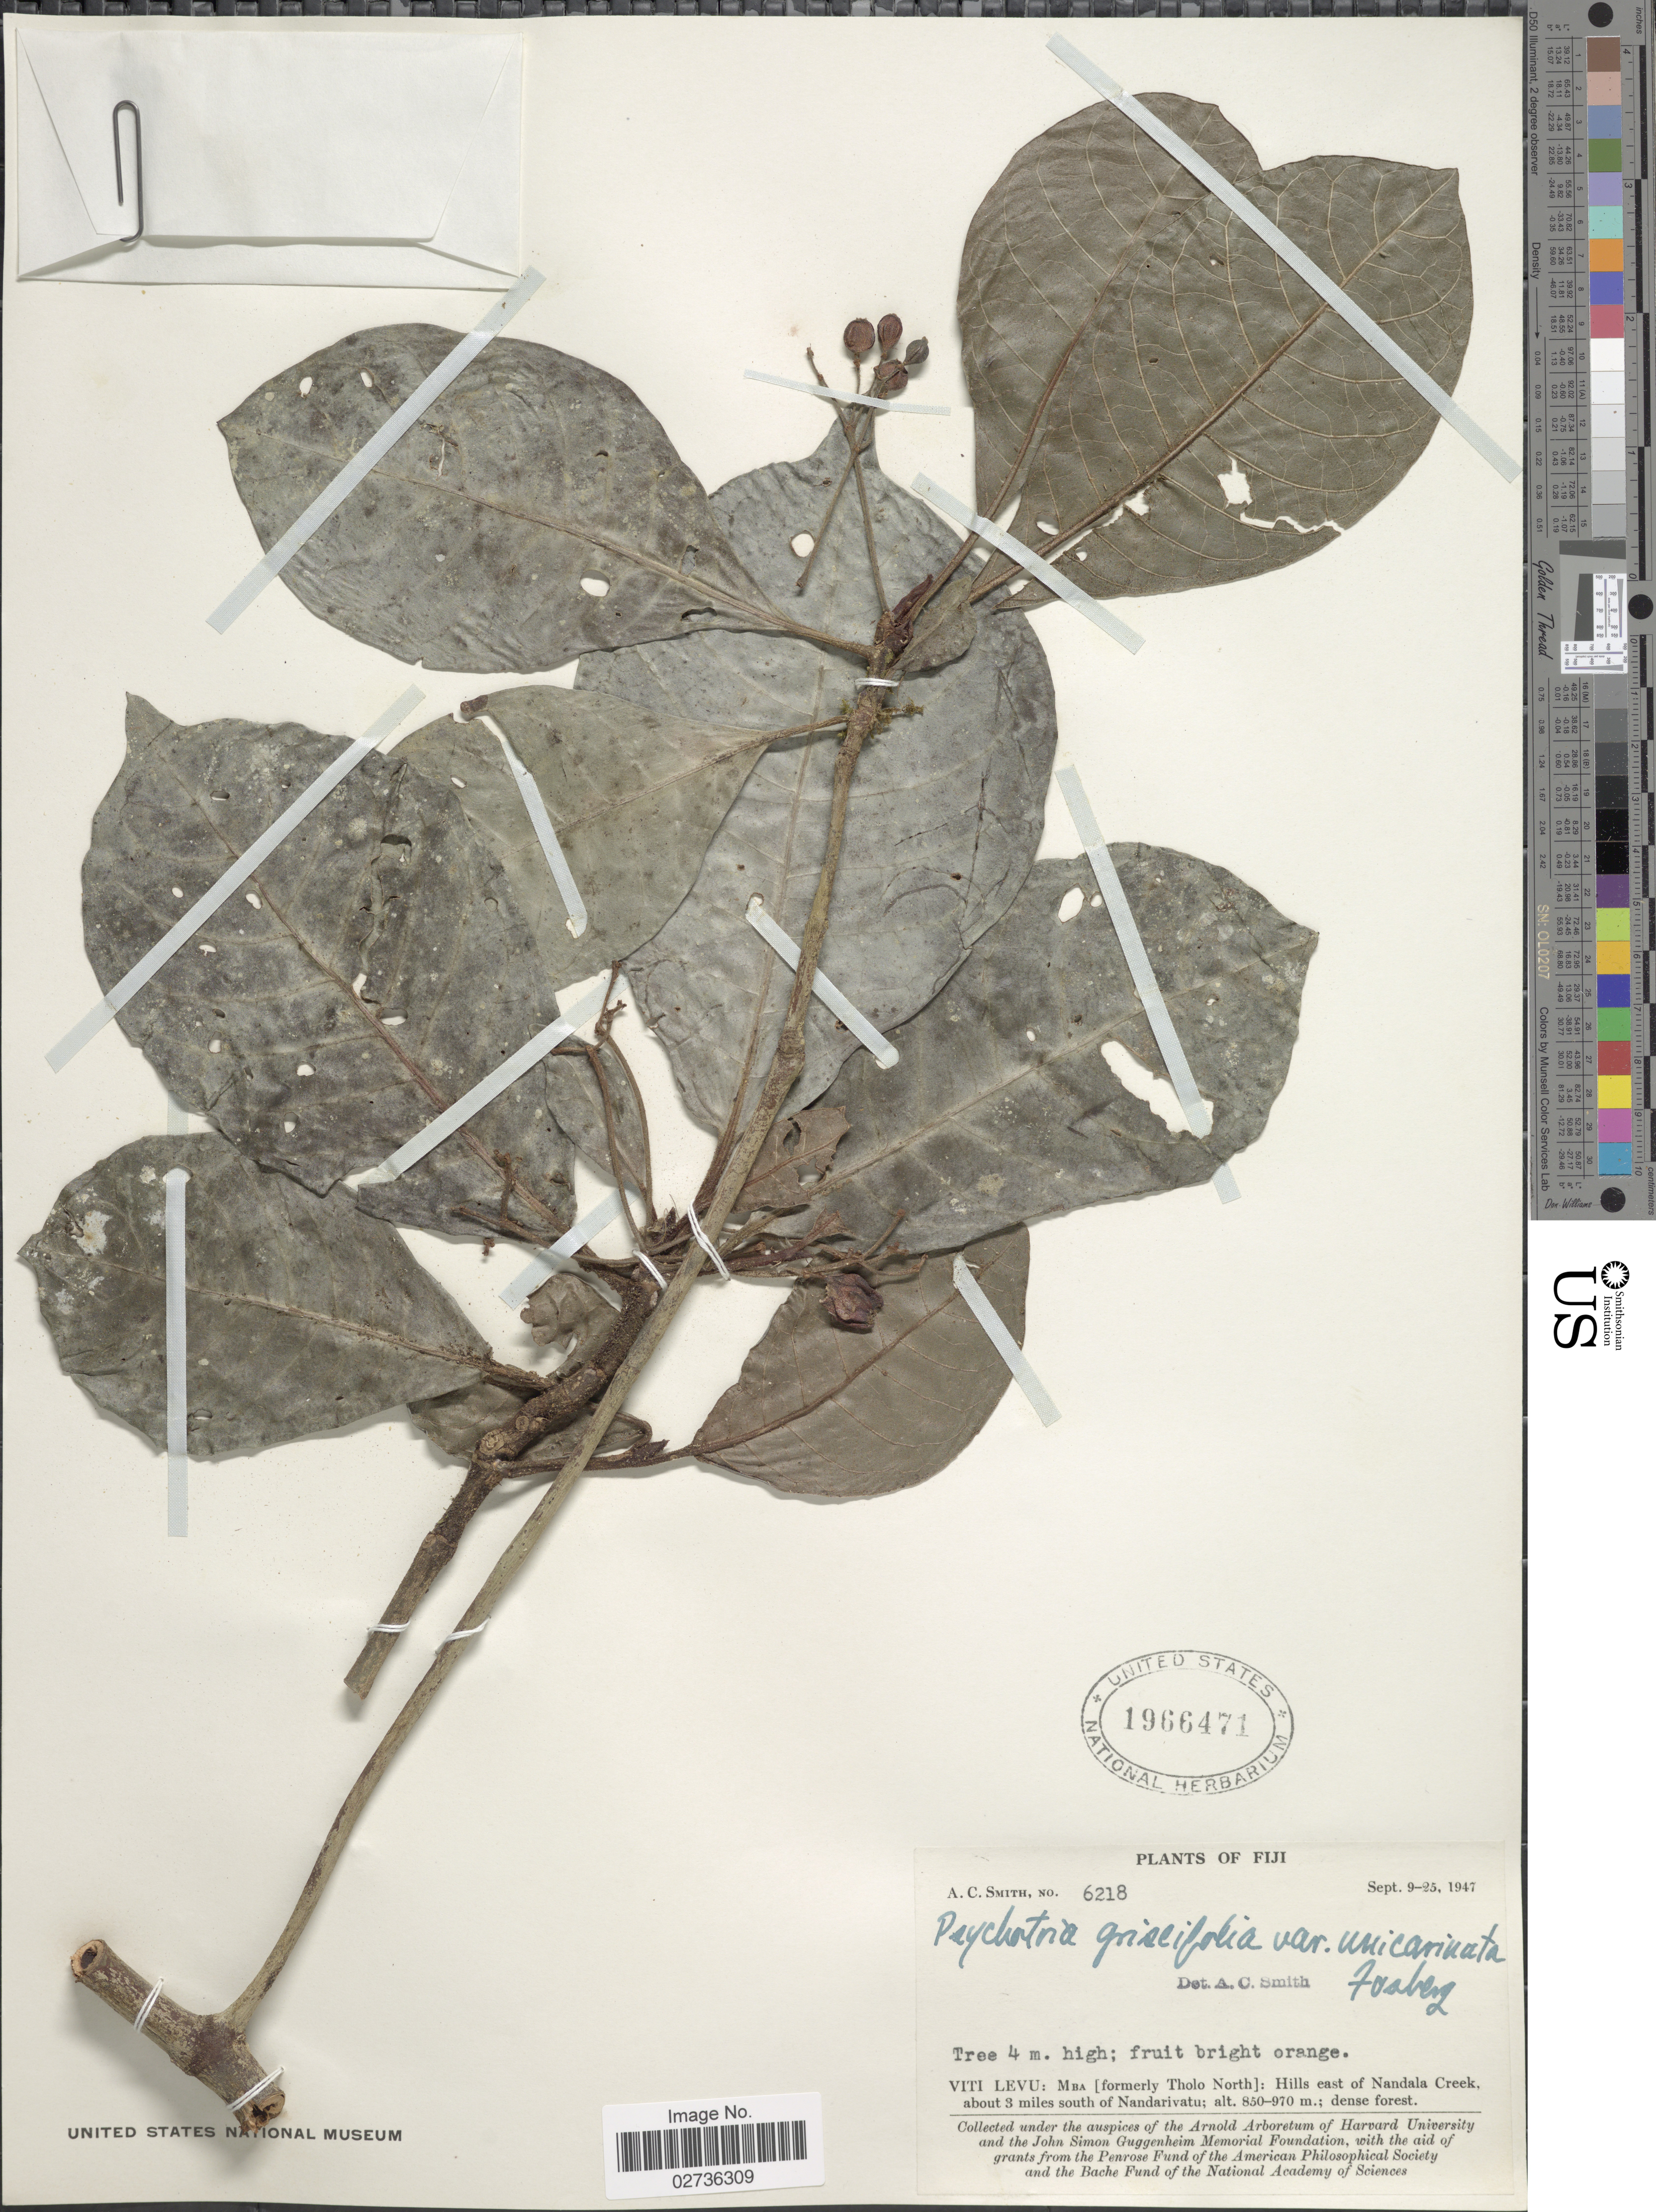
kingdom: Plantae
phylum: Tracheophyta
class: Magnoliopsida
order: Gentianales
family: Rubiaceae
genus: Psychotria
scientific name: Psychotria griseifolia var. unicarinata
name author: Fosberg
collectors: A. C. Smith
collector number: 6218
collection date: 1947-09-09/1947-09-25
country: Fiji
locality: Viti Levu: MBA [formerly Tholo North]: Hills east of Nandala Creek, about 3 miles north of Nandarivatu.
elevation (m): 850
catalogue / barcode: US 1966471